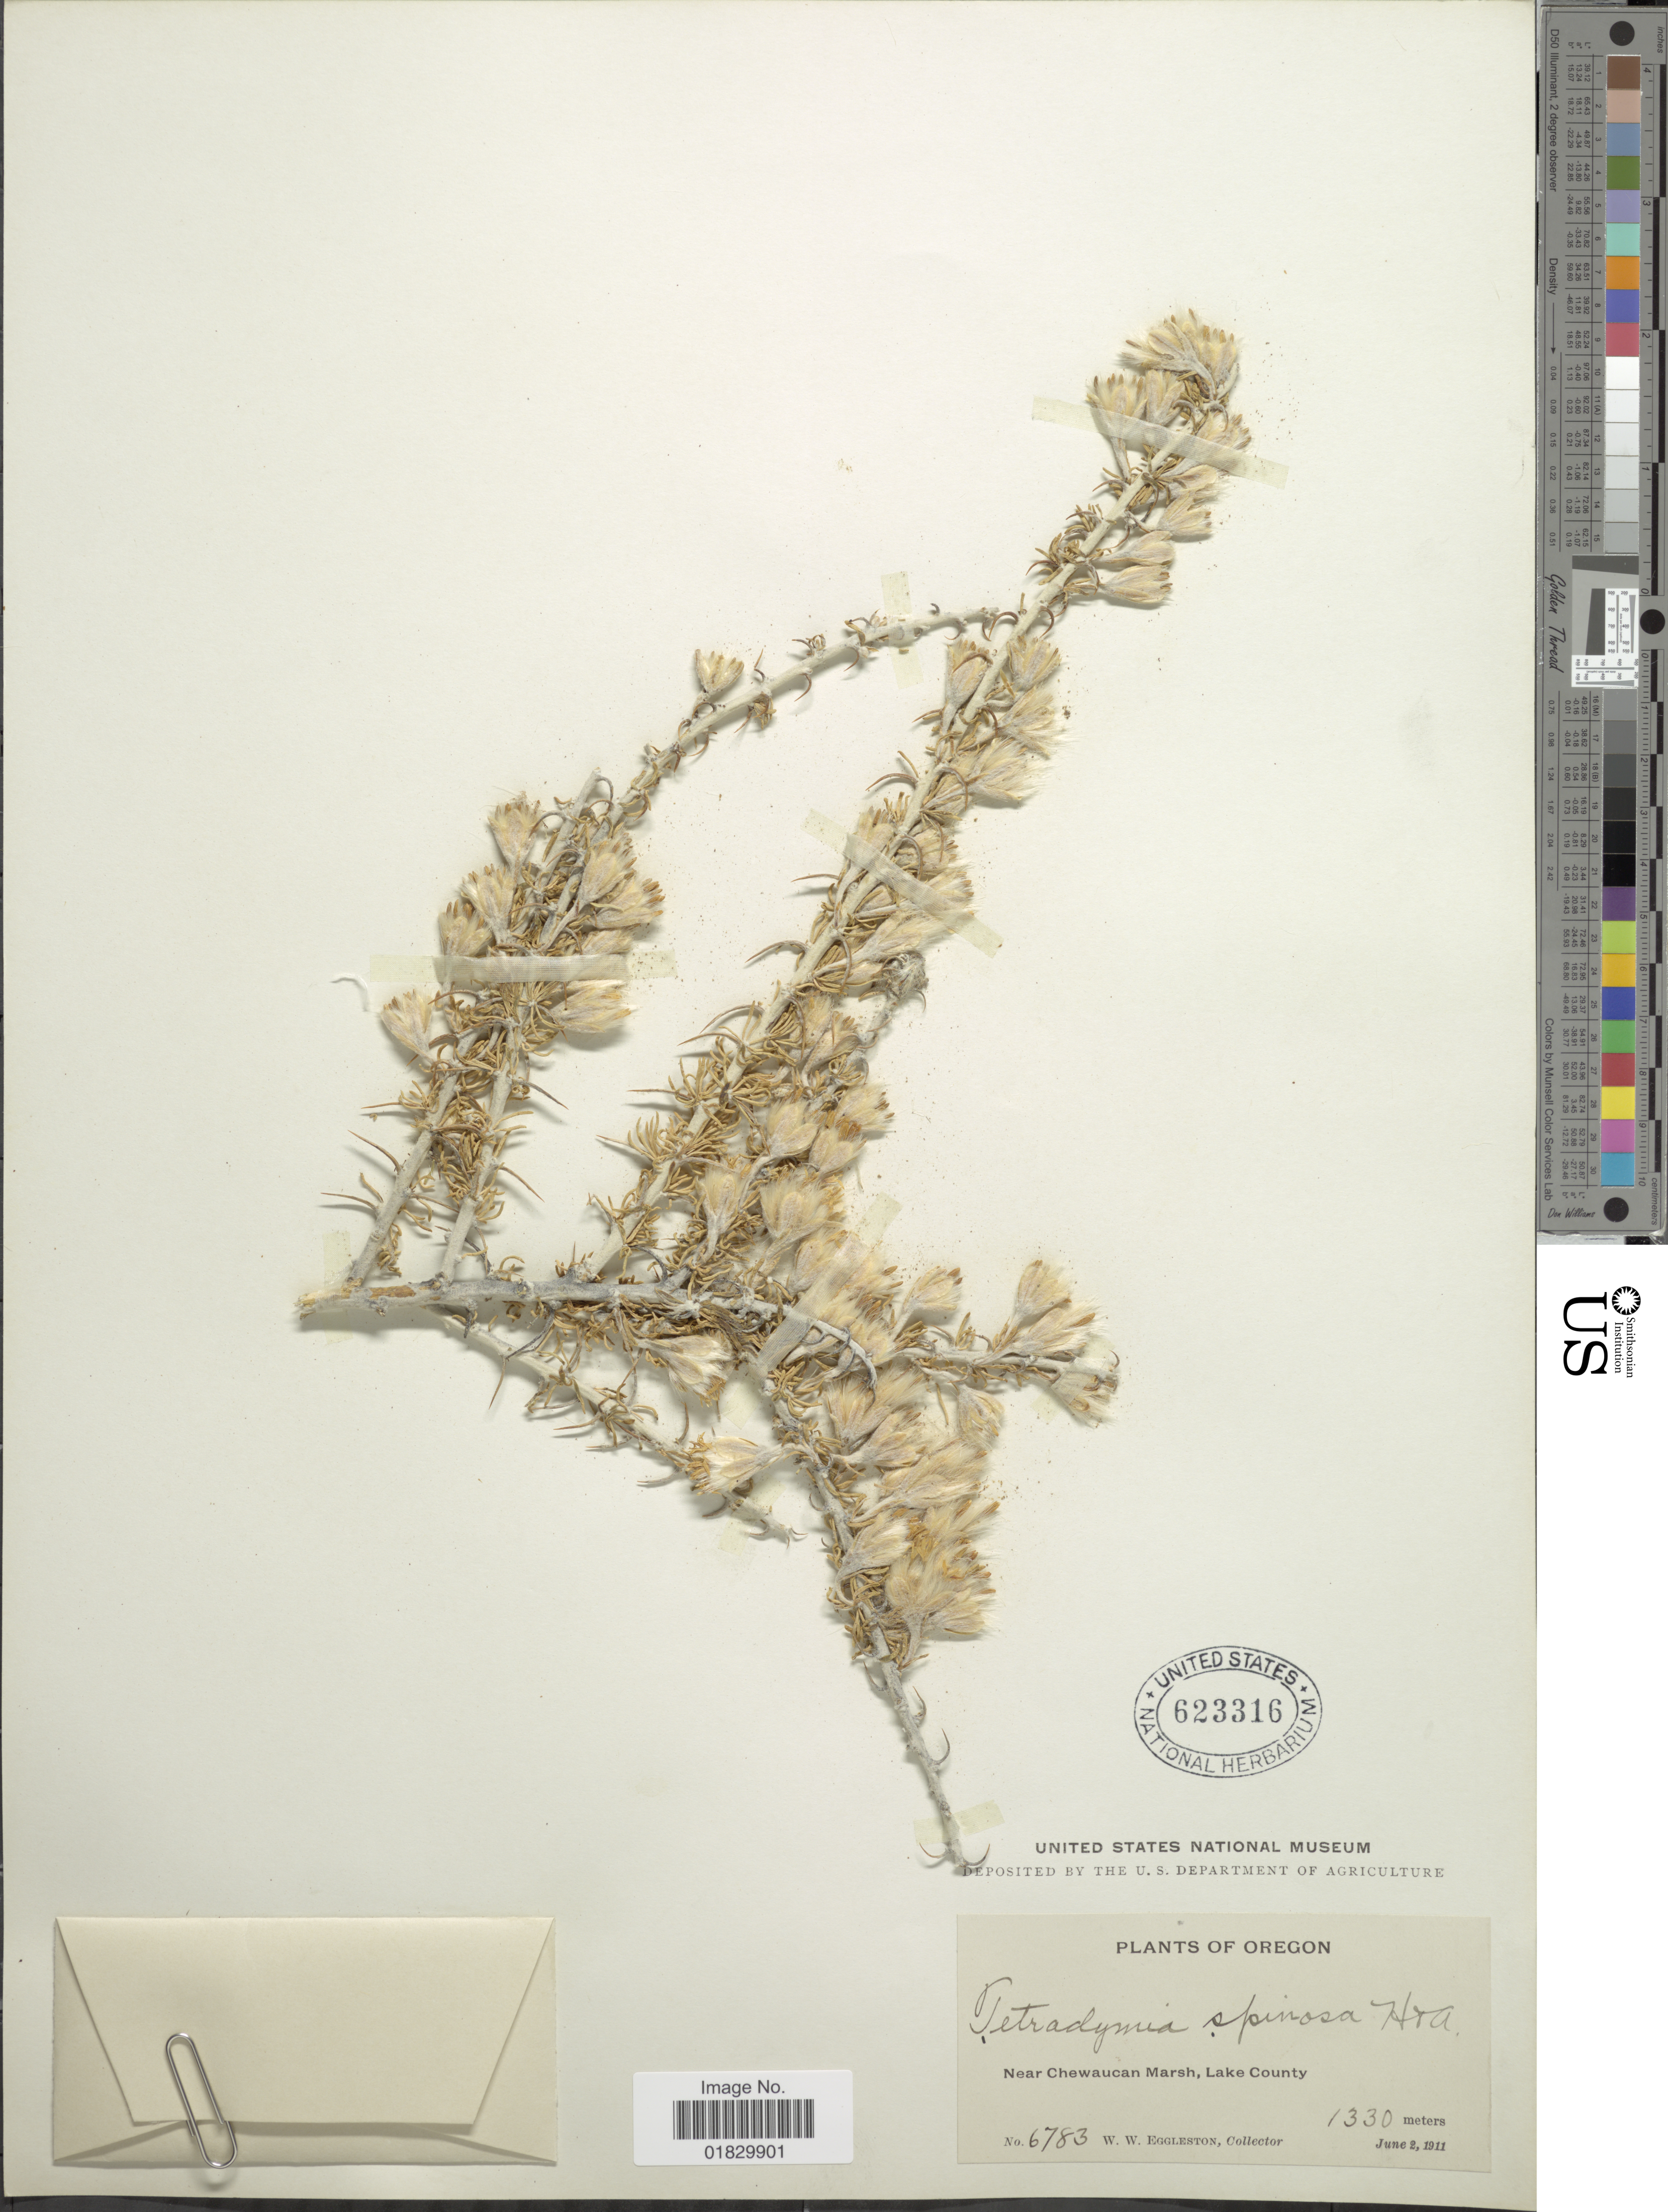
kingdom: Plantae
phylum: Tracheophyta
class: Magnoliopsida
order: Asterales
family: Asteraceae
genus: Tetradymia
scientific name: Tetradymia spinosa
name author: Hook. & Arn.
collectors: W. W. Eggleston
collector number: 6783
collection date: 1911-01-02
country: United States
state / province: Oregon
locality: Near Chewaucan Marsh, Lake County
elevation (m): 1330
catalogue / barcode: US 623316